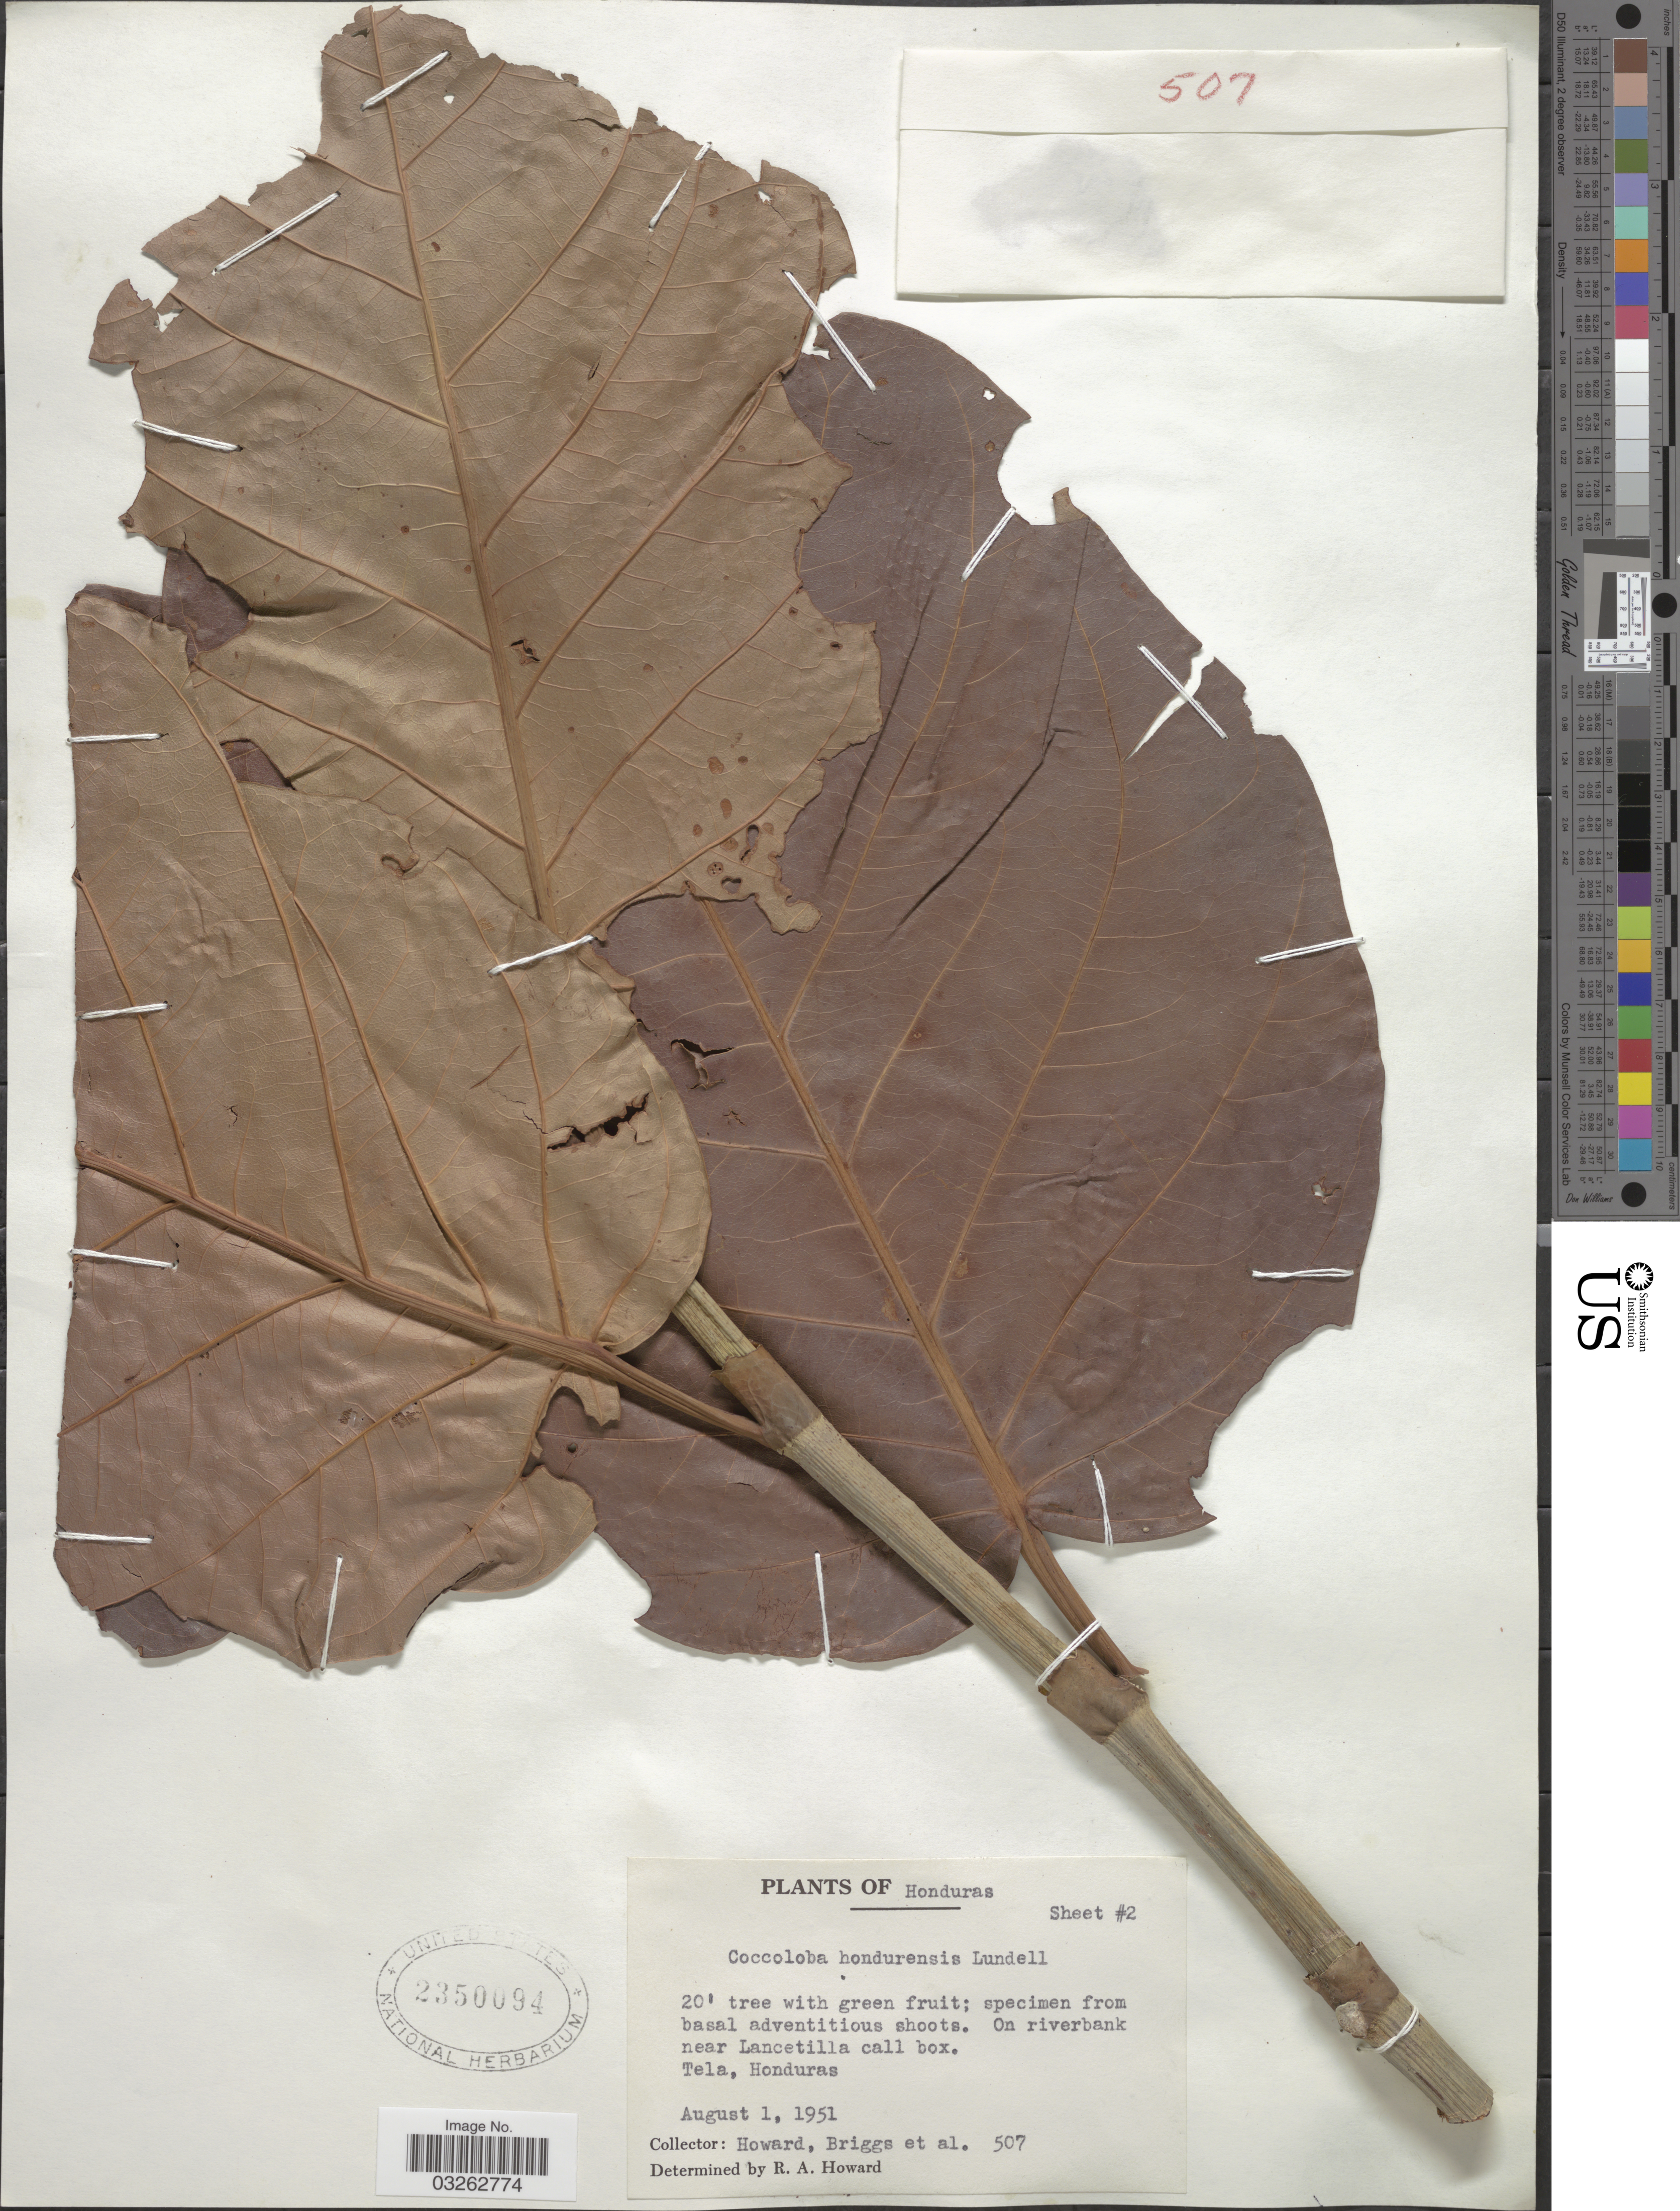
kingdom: Plantae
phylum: Tracheophyta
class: Magnoliopsida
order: Caryophyllales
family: Polygonaceae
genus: Coccoloba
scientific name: Coccoloba hondurensis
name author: Lundell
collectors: -. Howard, Briggs & et al.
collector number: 507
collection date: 1951-08-01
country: Honduras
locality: On riverbank near Lancetilla call box. Tela.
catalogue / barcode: US 2350094